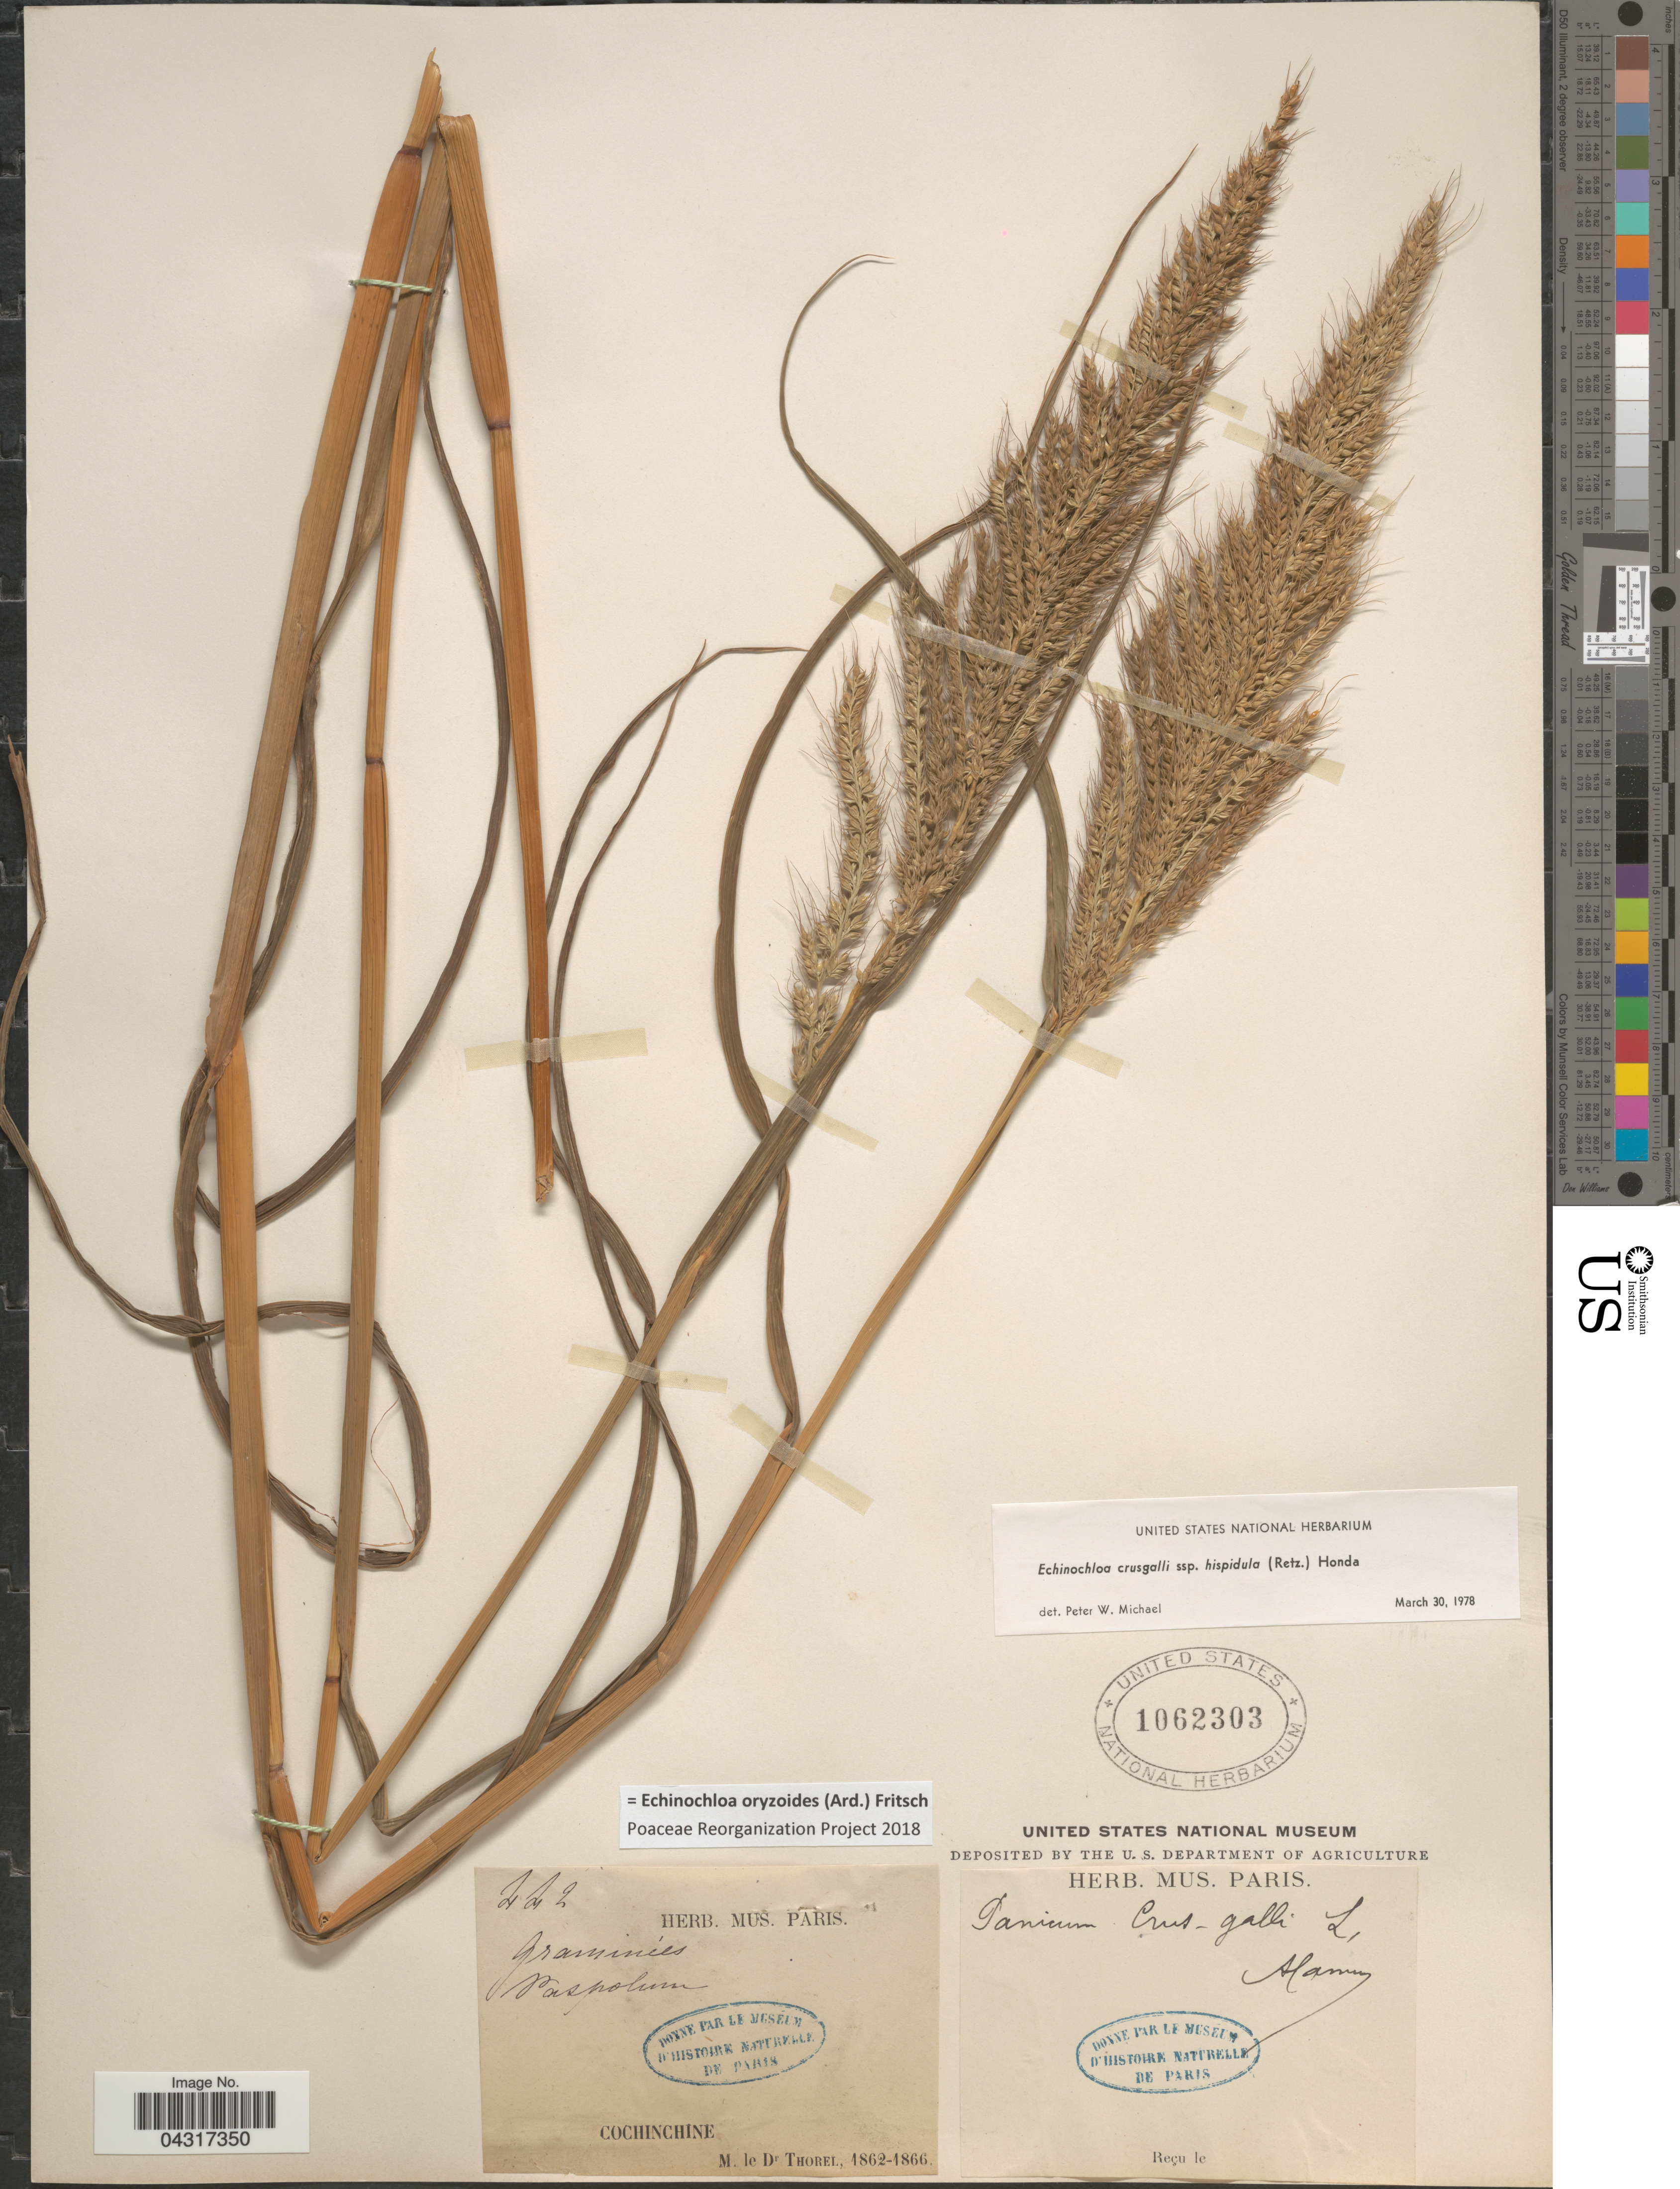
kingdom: Plantae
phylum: Tracheophyta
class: Liliopsida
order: Poales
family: Poaceae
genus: Echinochloa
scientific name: Echinochloa oryzoides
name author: (Ard.) Fritsch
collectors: M. de Thorel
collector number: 442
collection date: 1862/1866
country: Vietnam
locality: Cochinchine.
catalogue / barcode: US 1062303